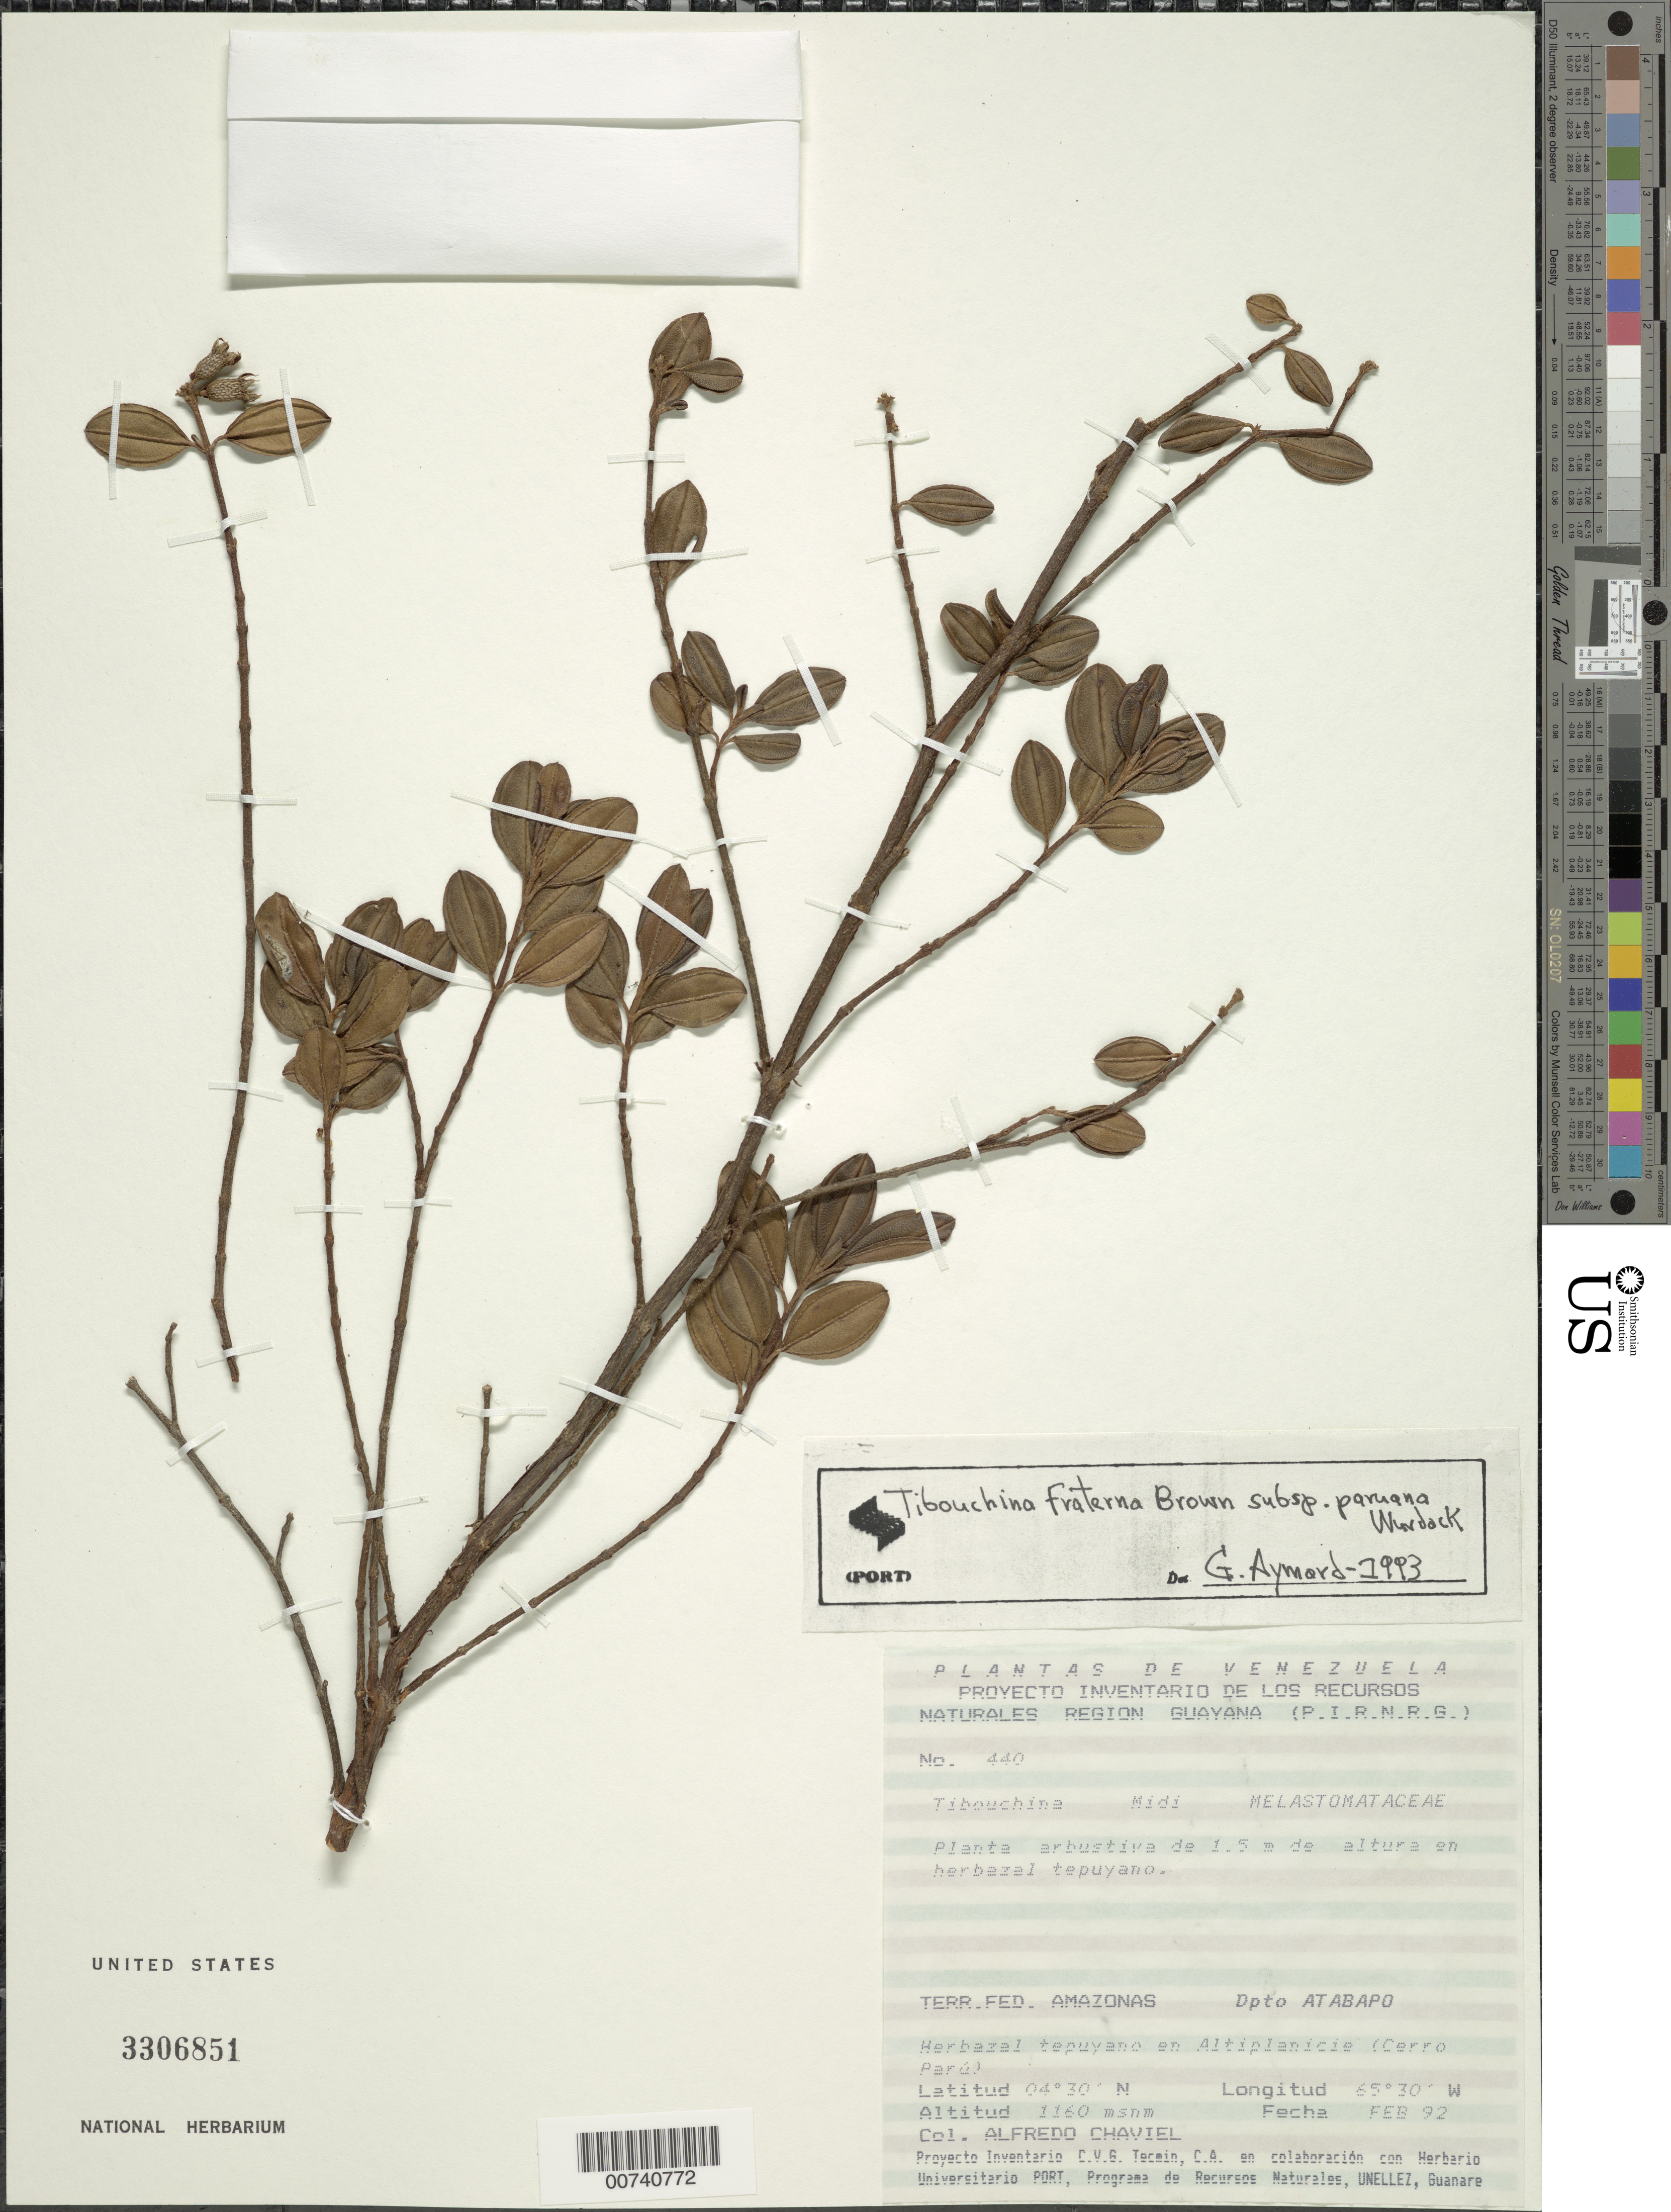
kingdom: Plantae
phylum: Tracheophyta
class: Magnoliopsida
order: Myrtales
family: Melastomataceae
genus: Tibouchina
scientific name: Tibouchina fraterna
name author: N.E. Br.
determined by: Aymard C., G. A., (PORT), Univ. Nac. Exp. de los Llanos Ezequiel Zamora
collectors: A. Chaviel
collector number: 440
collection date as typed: Feb-92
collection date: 1992-02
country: Venezuela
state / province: Amazonas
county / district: Atabapo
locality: Cerro Parú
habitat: Herbazal tepuyano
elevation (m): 1160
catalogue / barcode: US 3306851